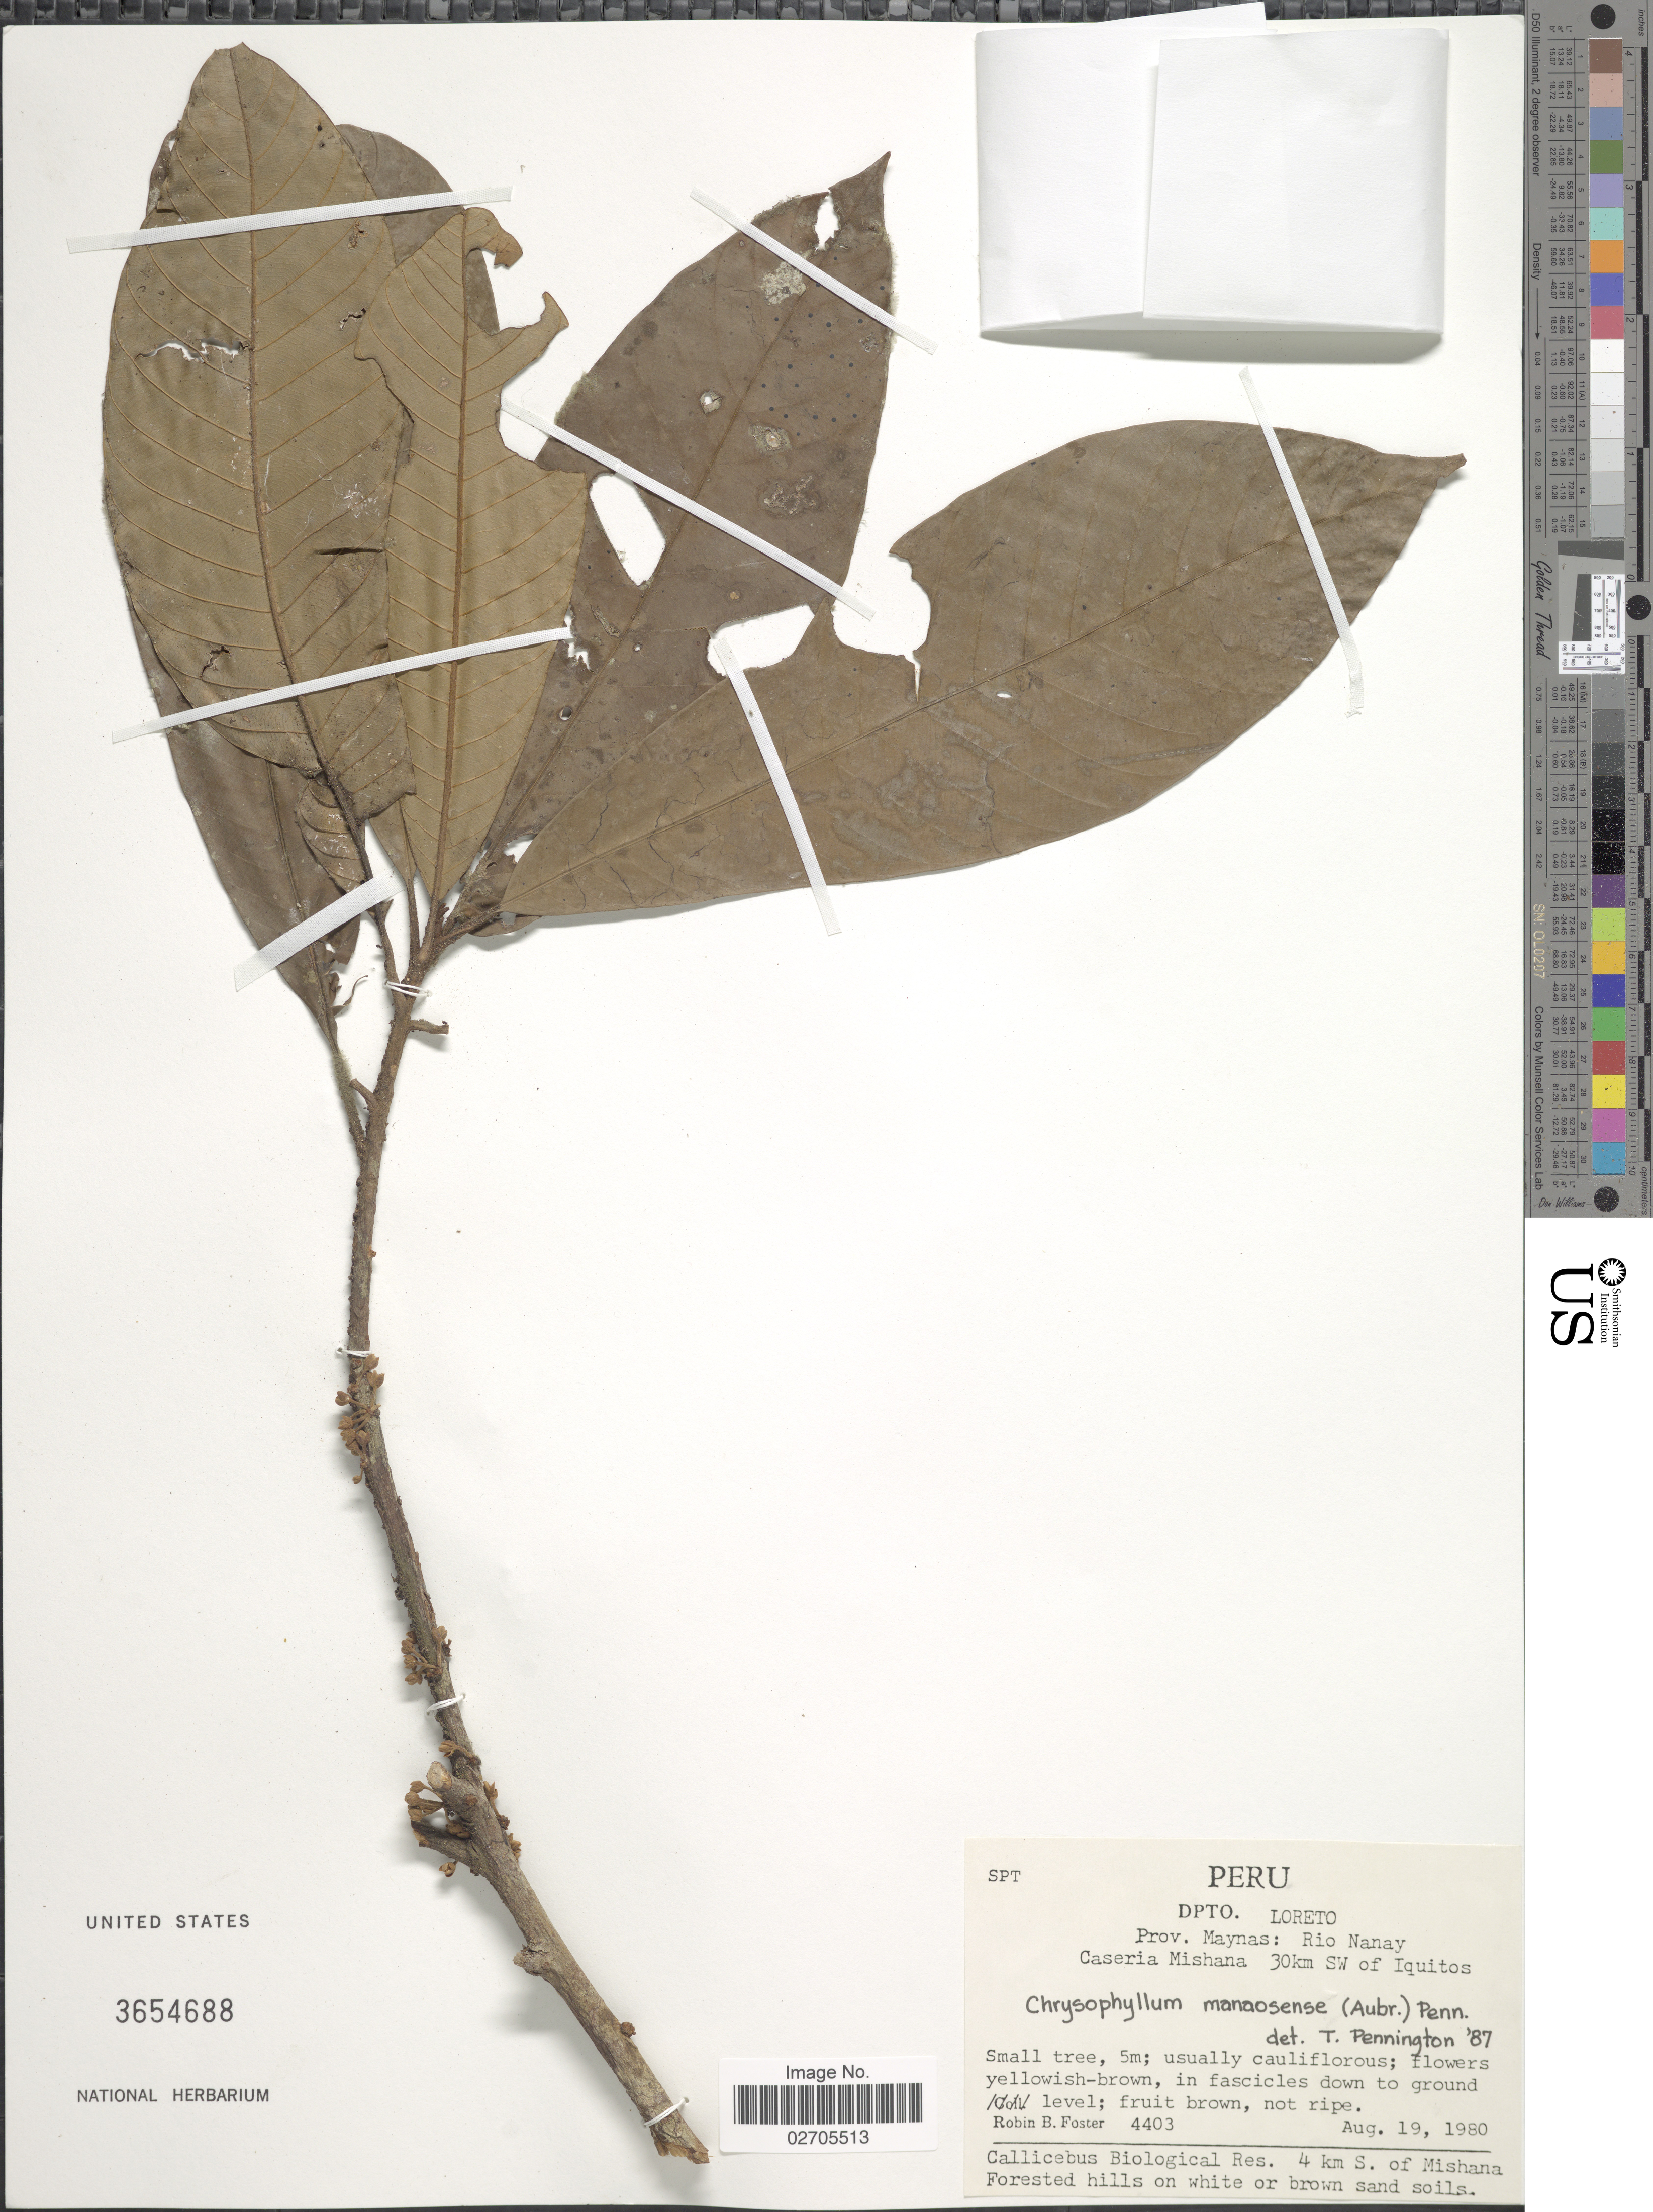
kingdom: Plantae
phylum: Tracheophyta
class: Magnoliopsida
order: Ericales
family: Sapotaceae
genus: Chrysophyllum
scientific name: Chrysophyllum manaosense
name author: (Aubrév.) T.D. Penn.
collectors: R. B. Foster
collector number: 4403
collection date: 1980-08-19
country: Peru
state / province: Loreto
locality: Dpto. Loreto, Prov. Maynas: Rio Nanay Caseria Mishana 30km SW of Iquitos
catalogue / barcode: US 3654688